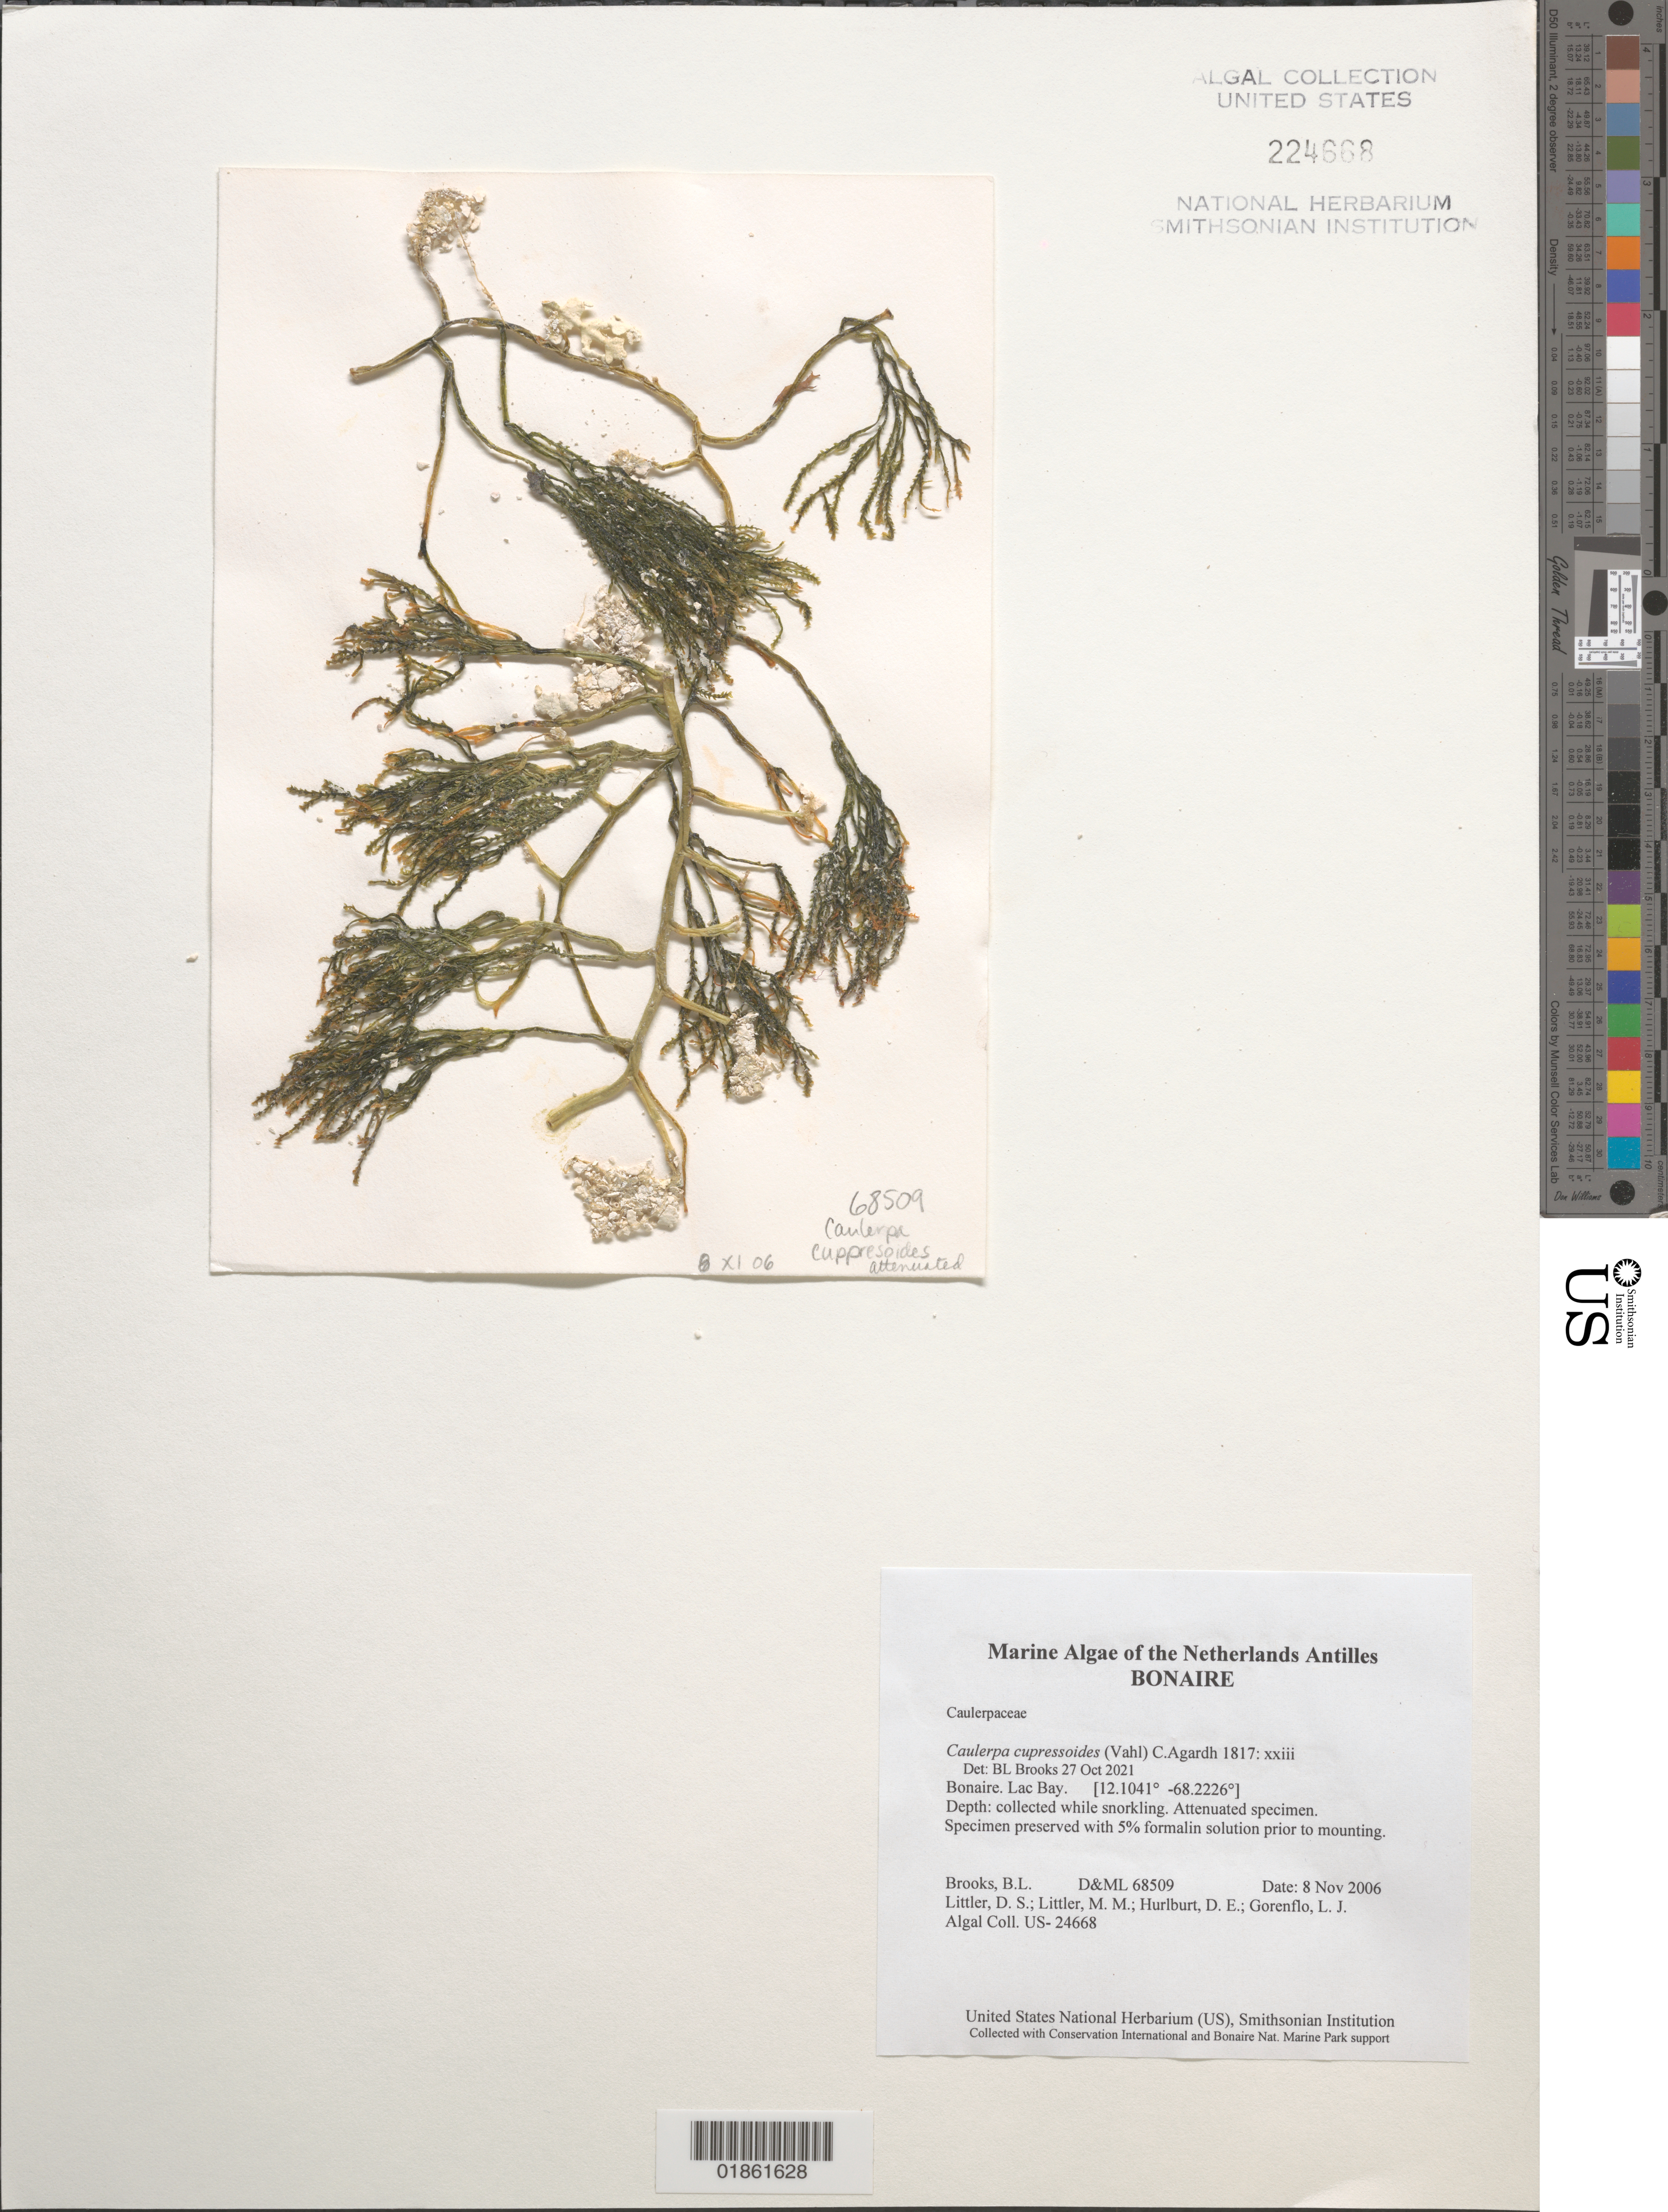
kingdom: Plantae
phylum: Chlorophyta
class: Ulvophyceae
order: Bryopsidales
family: Caulerpaceae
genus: Caulerpa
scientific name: Caulerpa cupressoides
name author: (Vahl) C. Agardh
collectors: B. Brooks, D. S. Littler, D. Hurlburt & et al.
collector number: D&ML 68509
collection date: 2006-11-08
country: Netherlands Antilles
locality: Bonaire. Lac Bay.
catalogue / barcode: US 224668